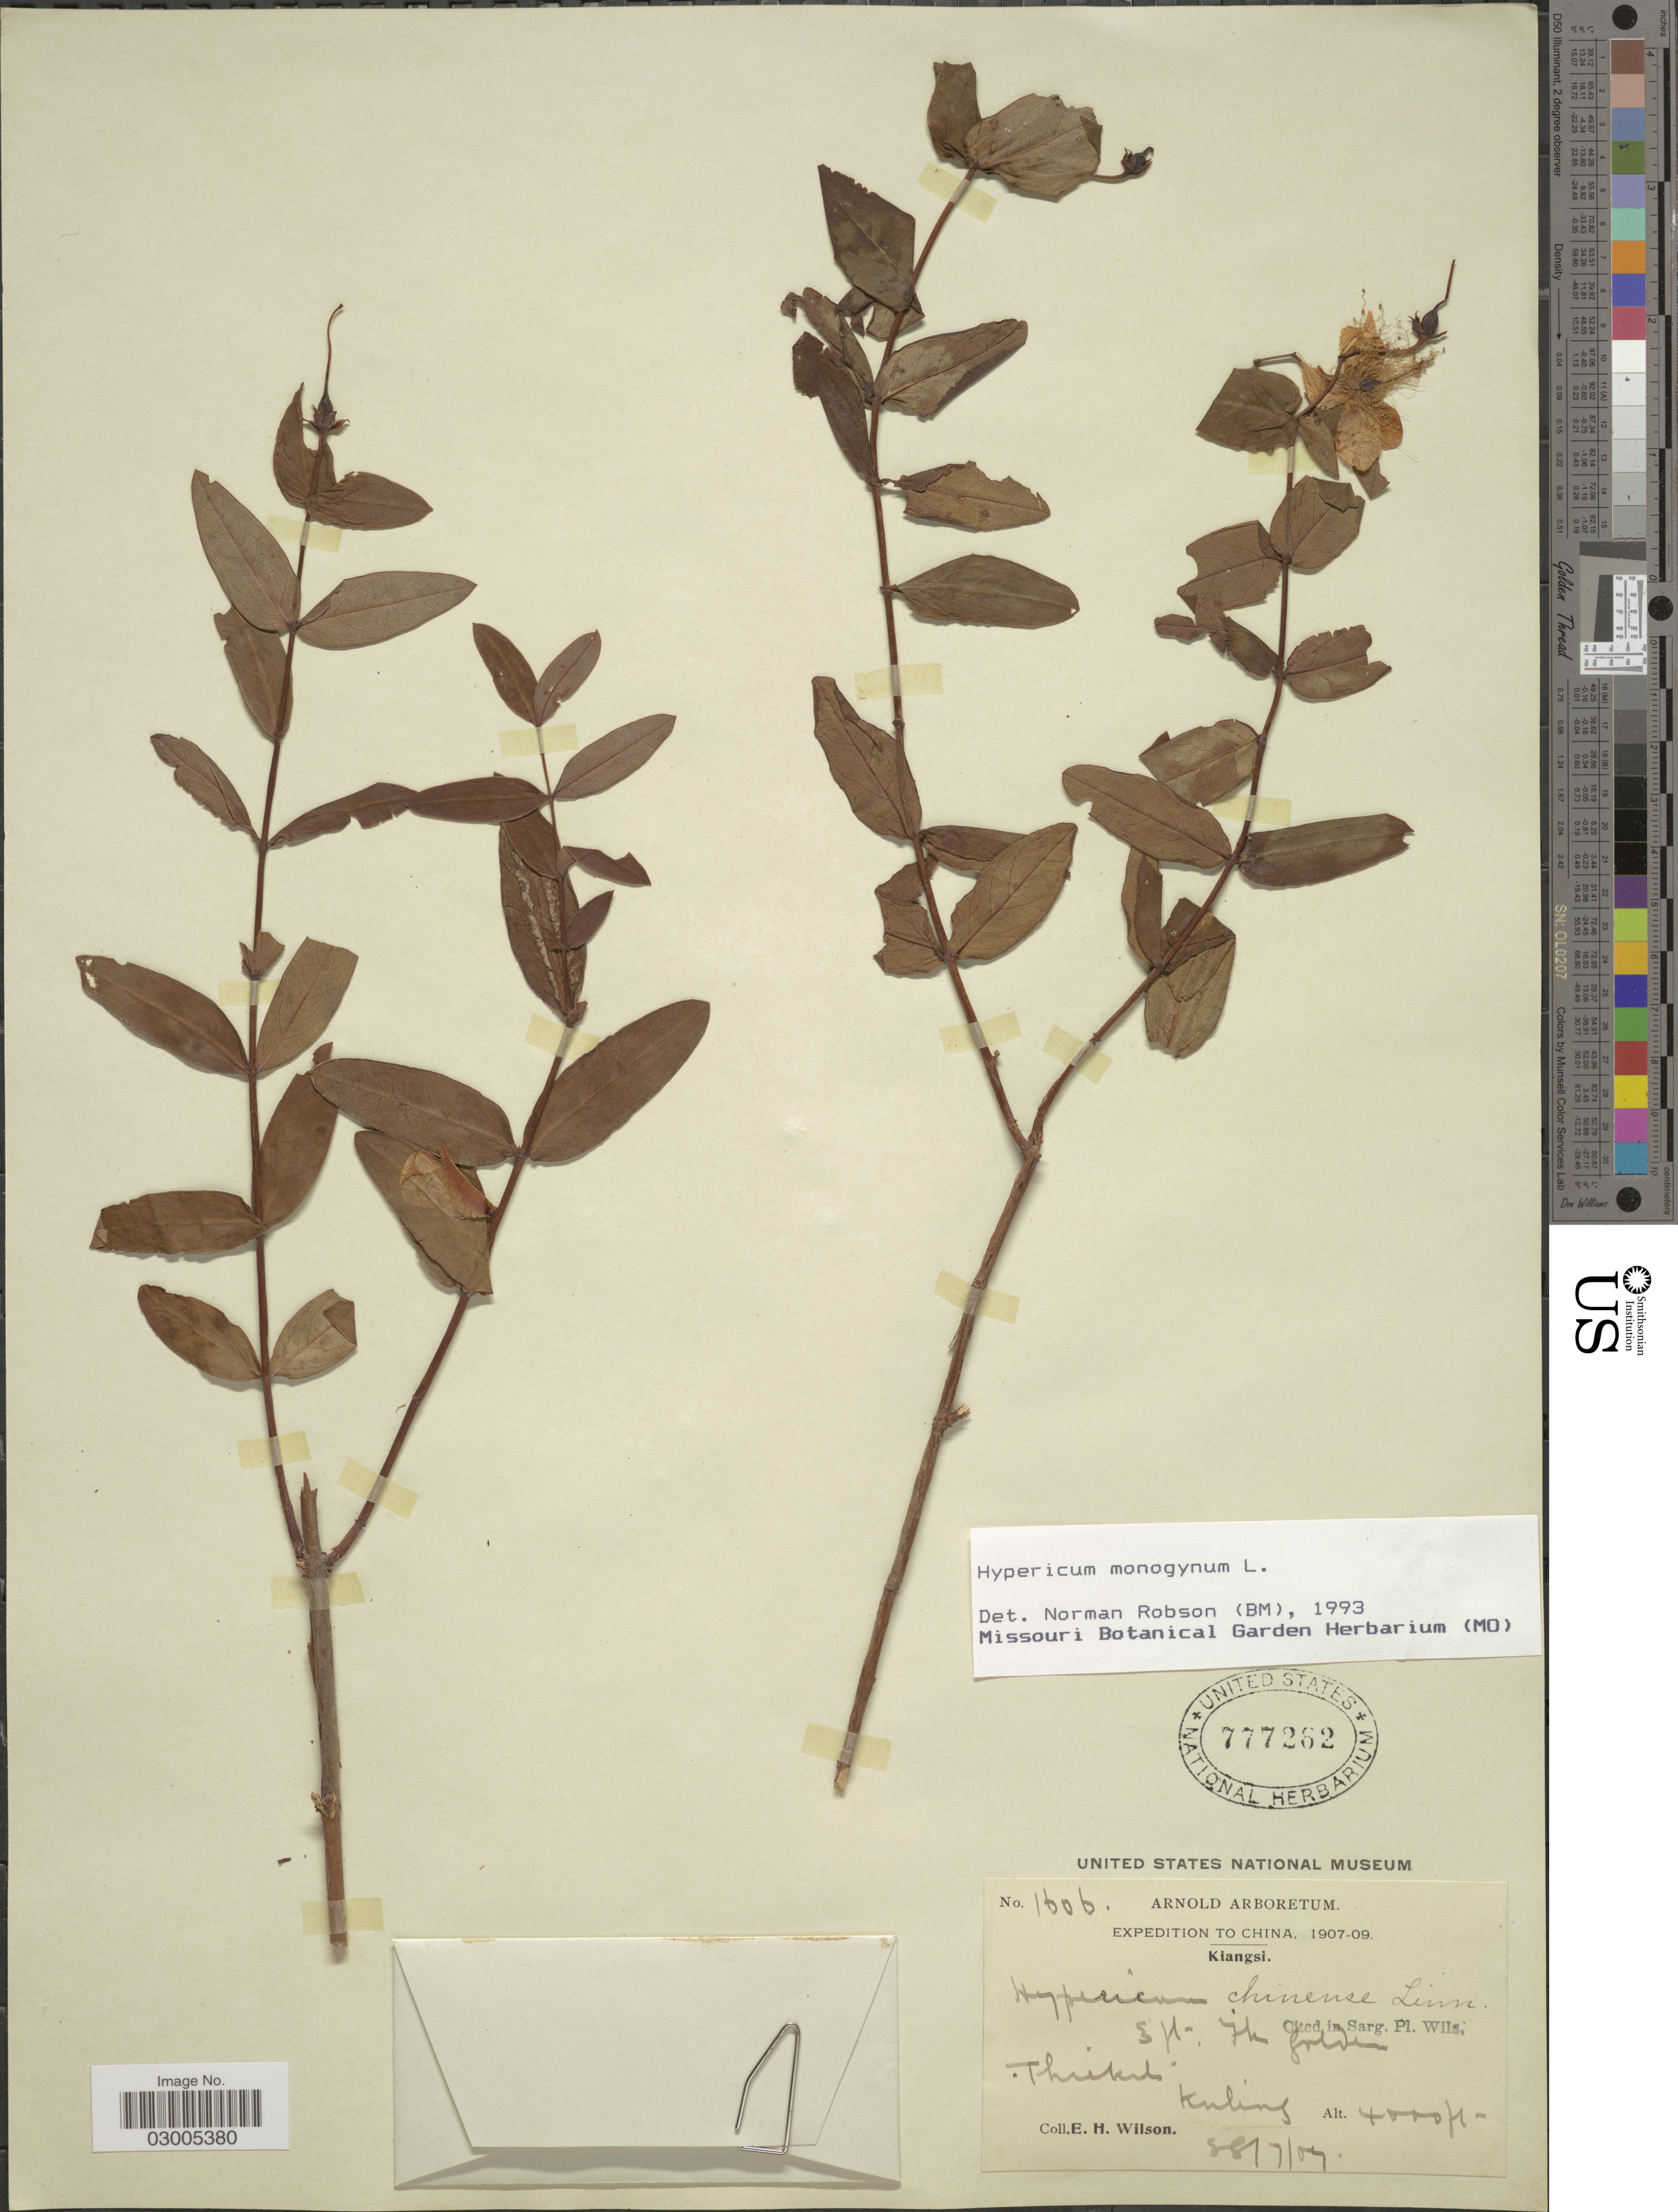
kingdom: Plantae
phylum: Tracheophyta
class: Magnoliopsida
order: Malpighiales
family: Hypericaceae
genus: Hypericum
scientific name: Hypericum monogynum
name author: L.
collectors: E. Wilson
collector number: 1606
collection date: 1907-07-28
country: China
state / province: Jiangxi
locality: Kiangsi. Thickets. Kuling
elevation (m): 1219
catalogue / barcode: US 777262